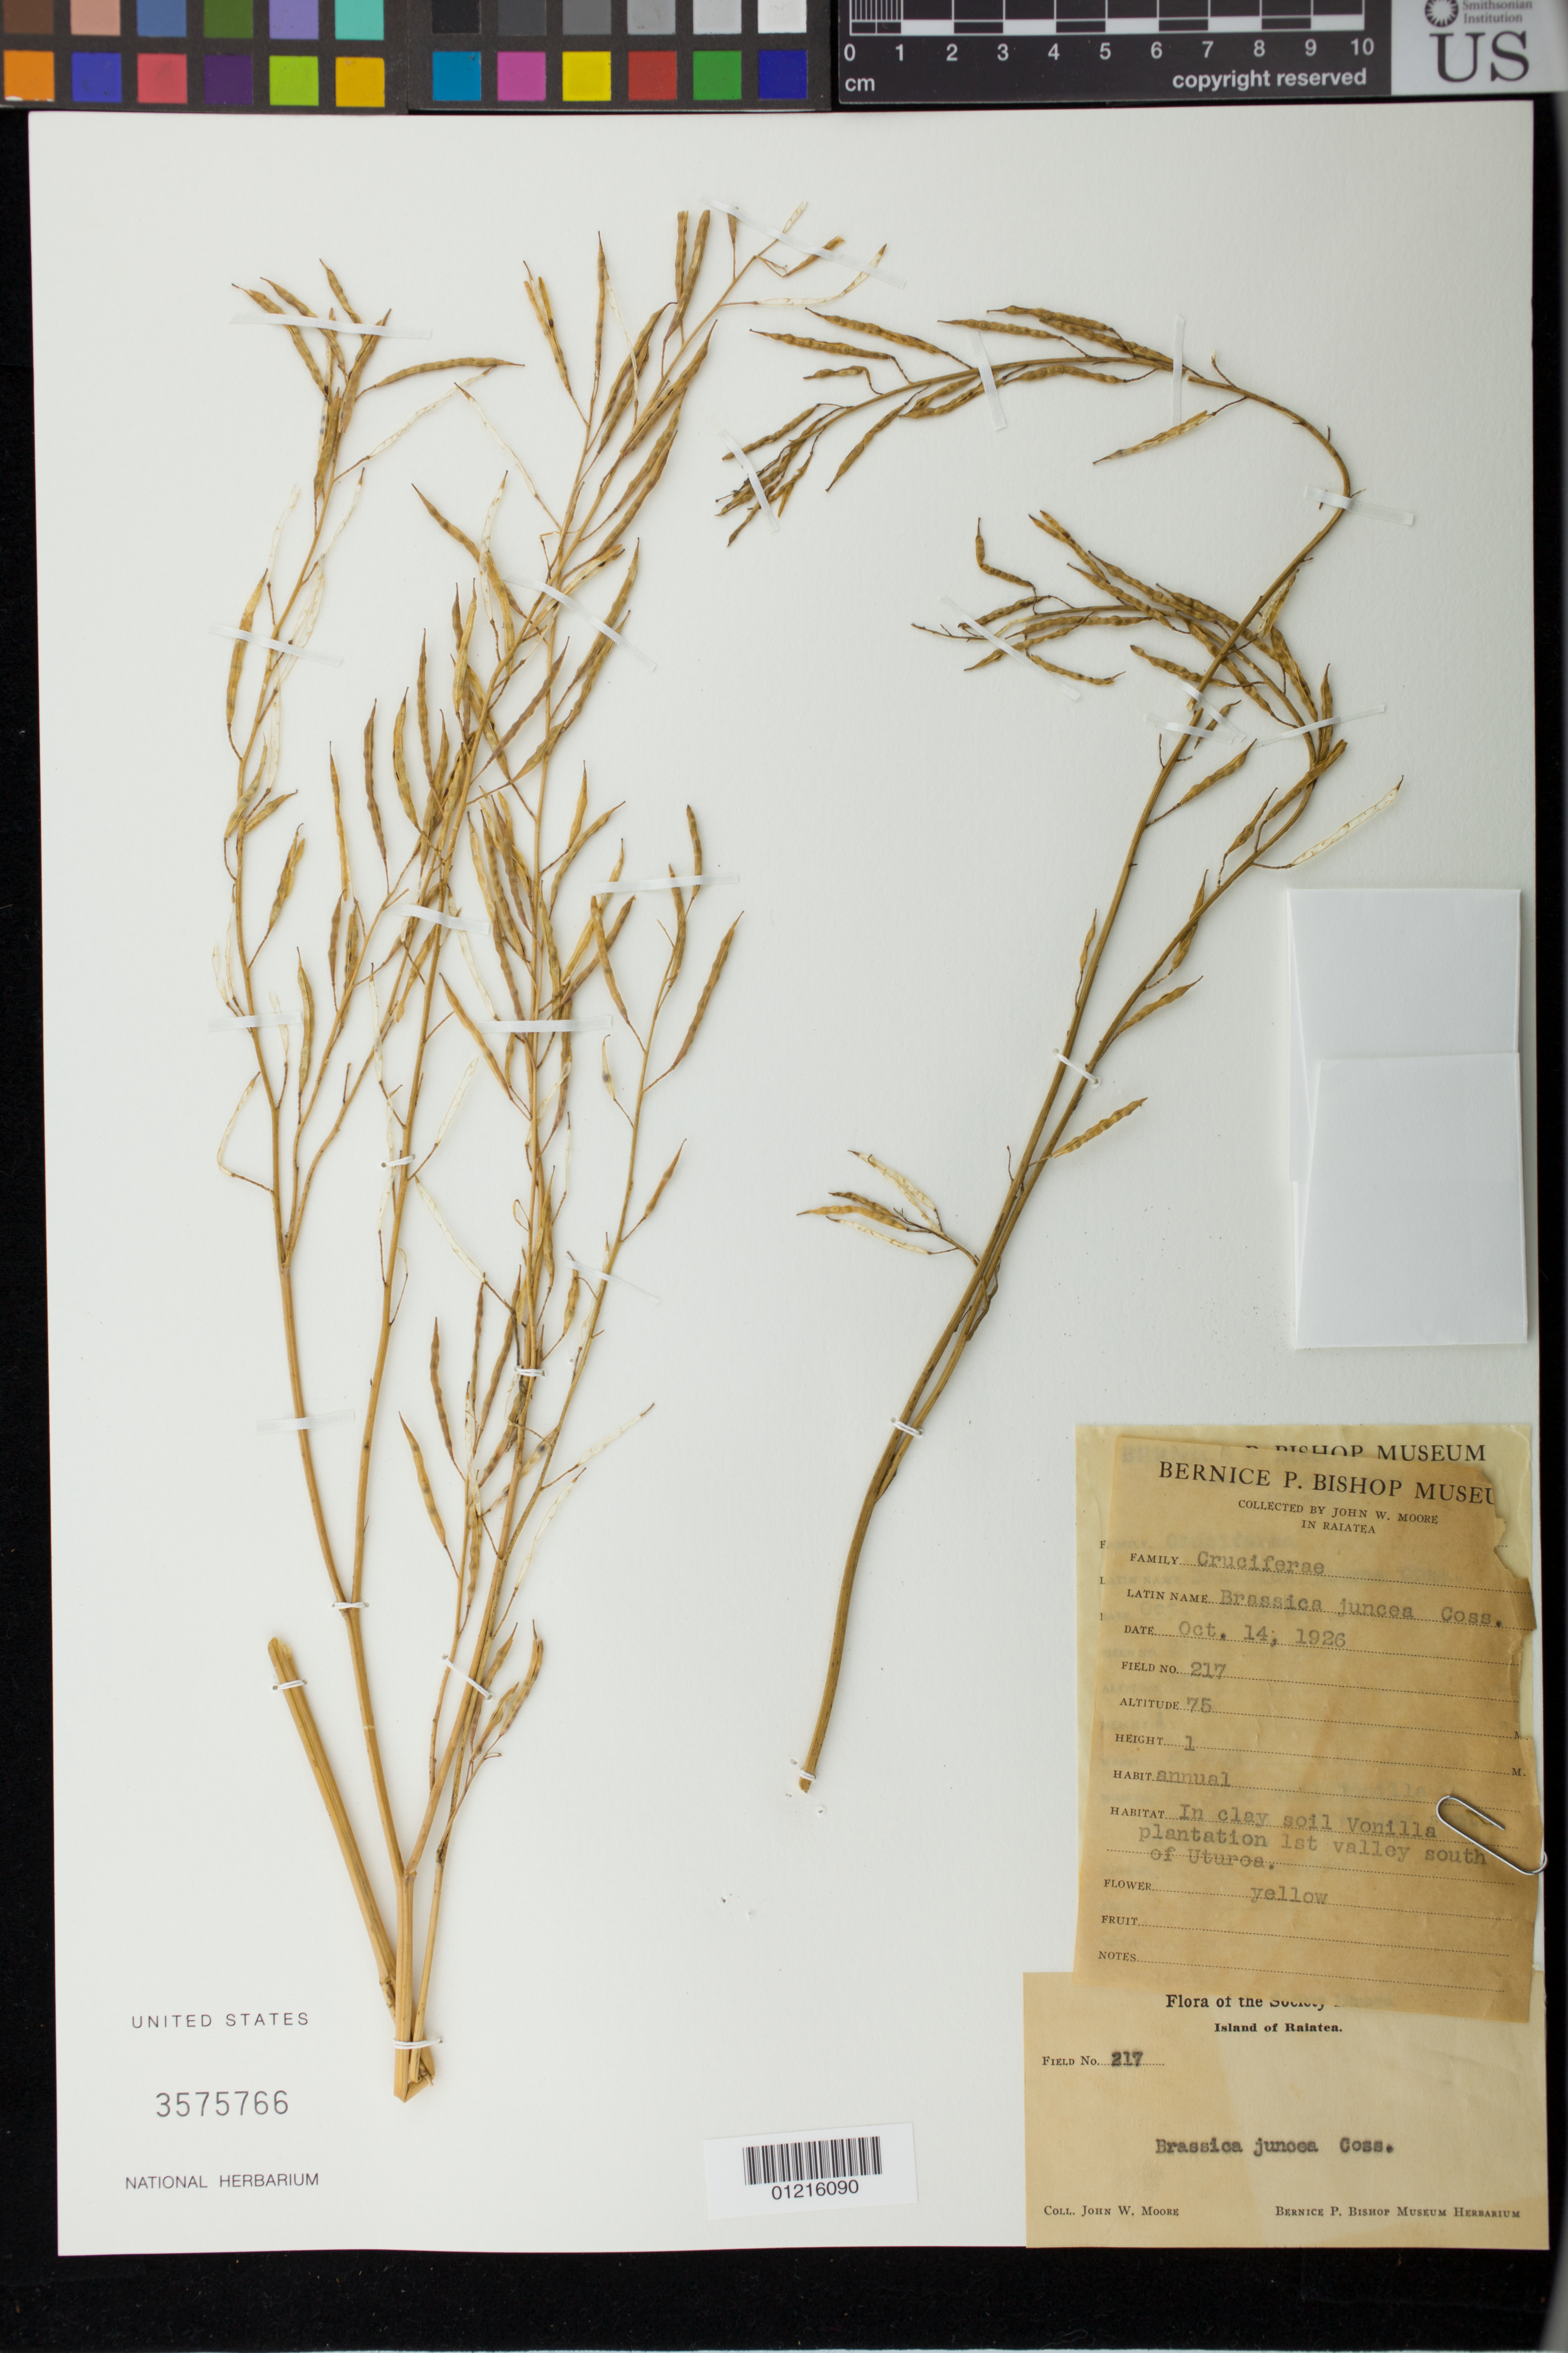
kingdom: Plantae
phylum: Tracheophyta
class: Magnoliopsida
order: Brassicales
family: Brassicaceae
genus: Brassica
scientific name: Brassica juncea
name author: (L.) Czern.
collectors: J. Moore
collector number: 217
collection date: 1926-10-14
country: French Polynesia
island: Raiatea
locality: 1st valley south of Uturoa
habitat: Vanilla plantation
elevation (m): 75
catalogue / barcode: US 3575766